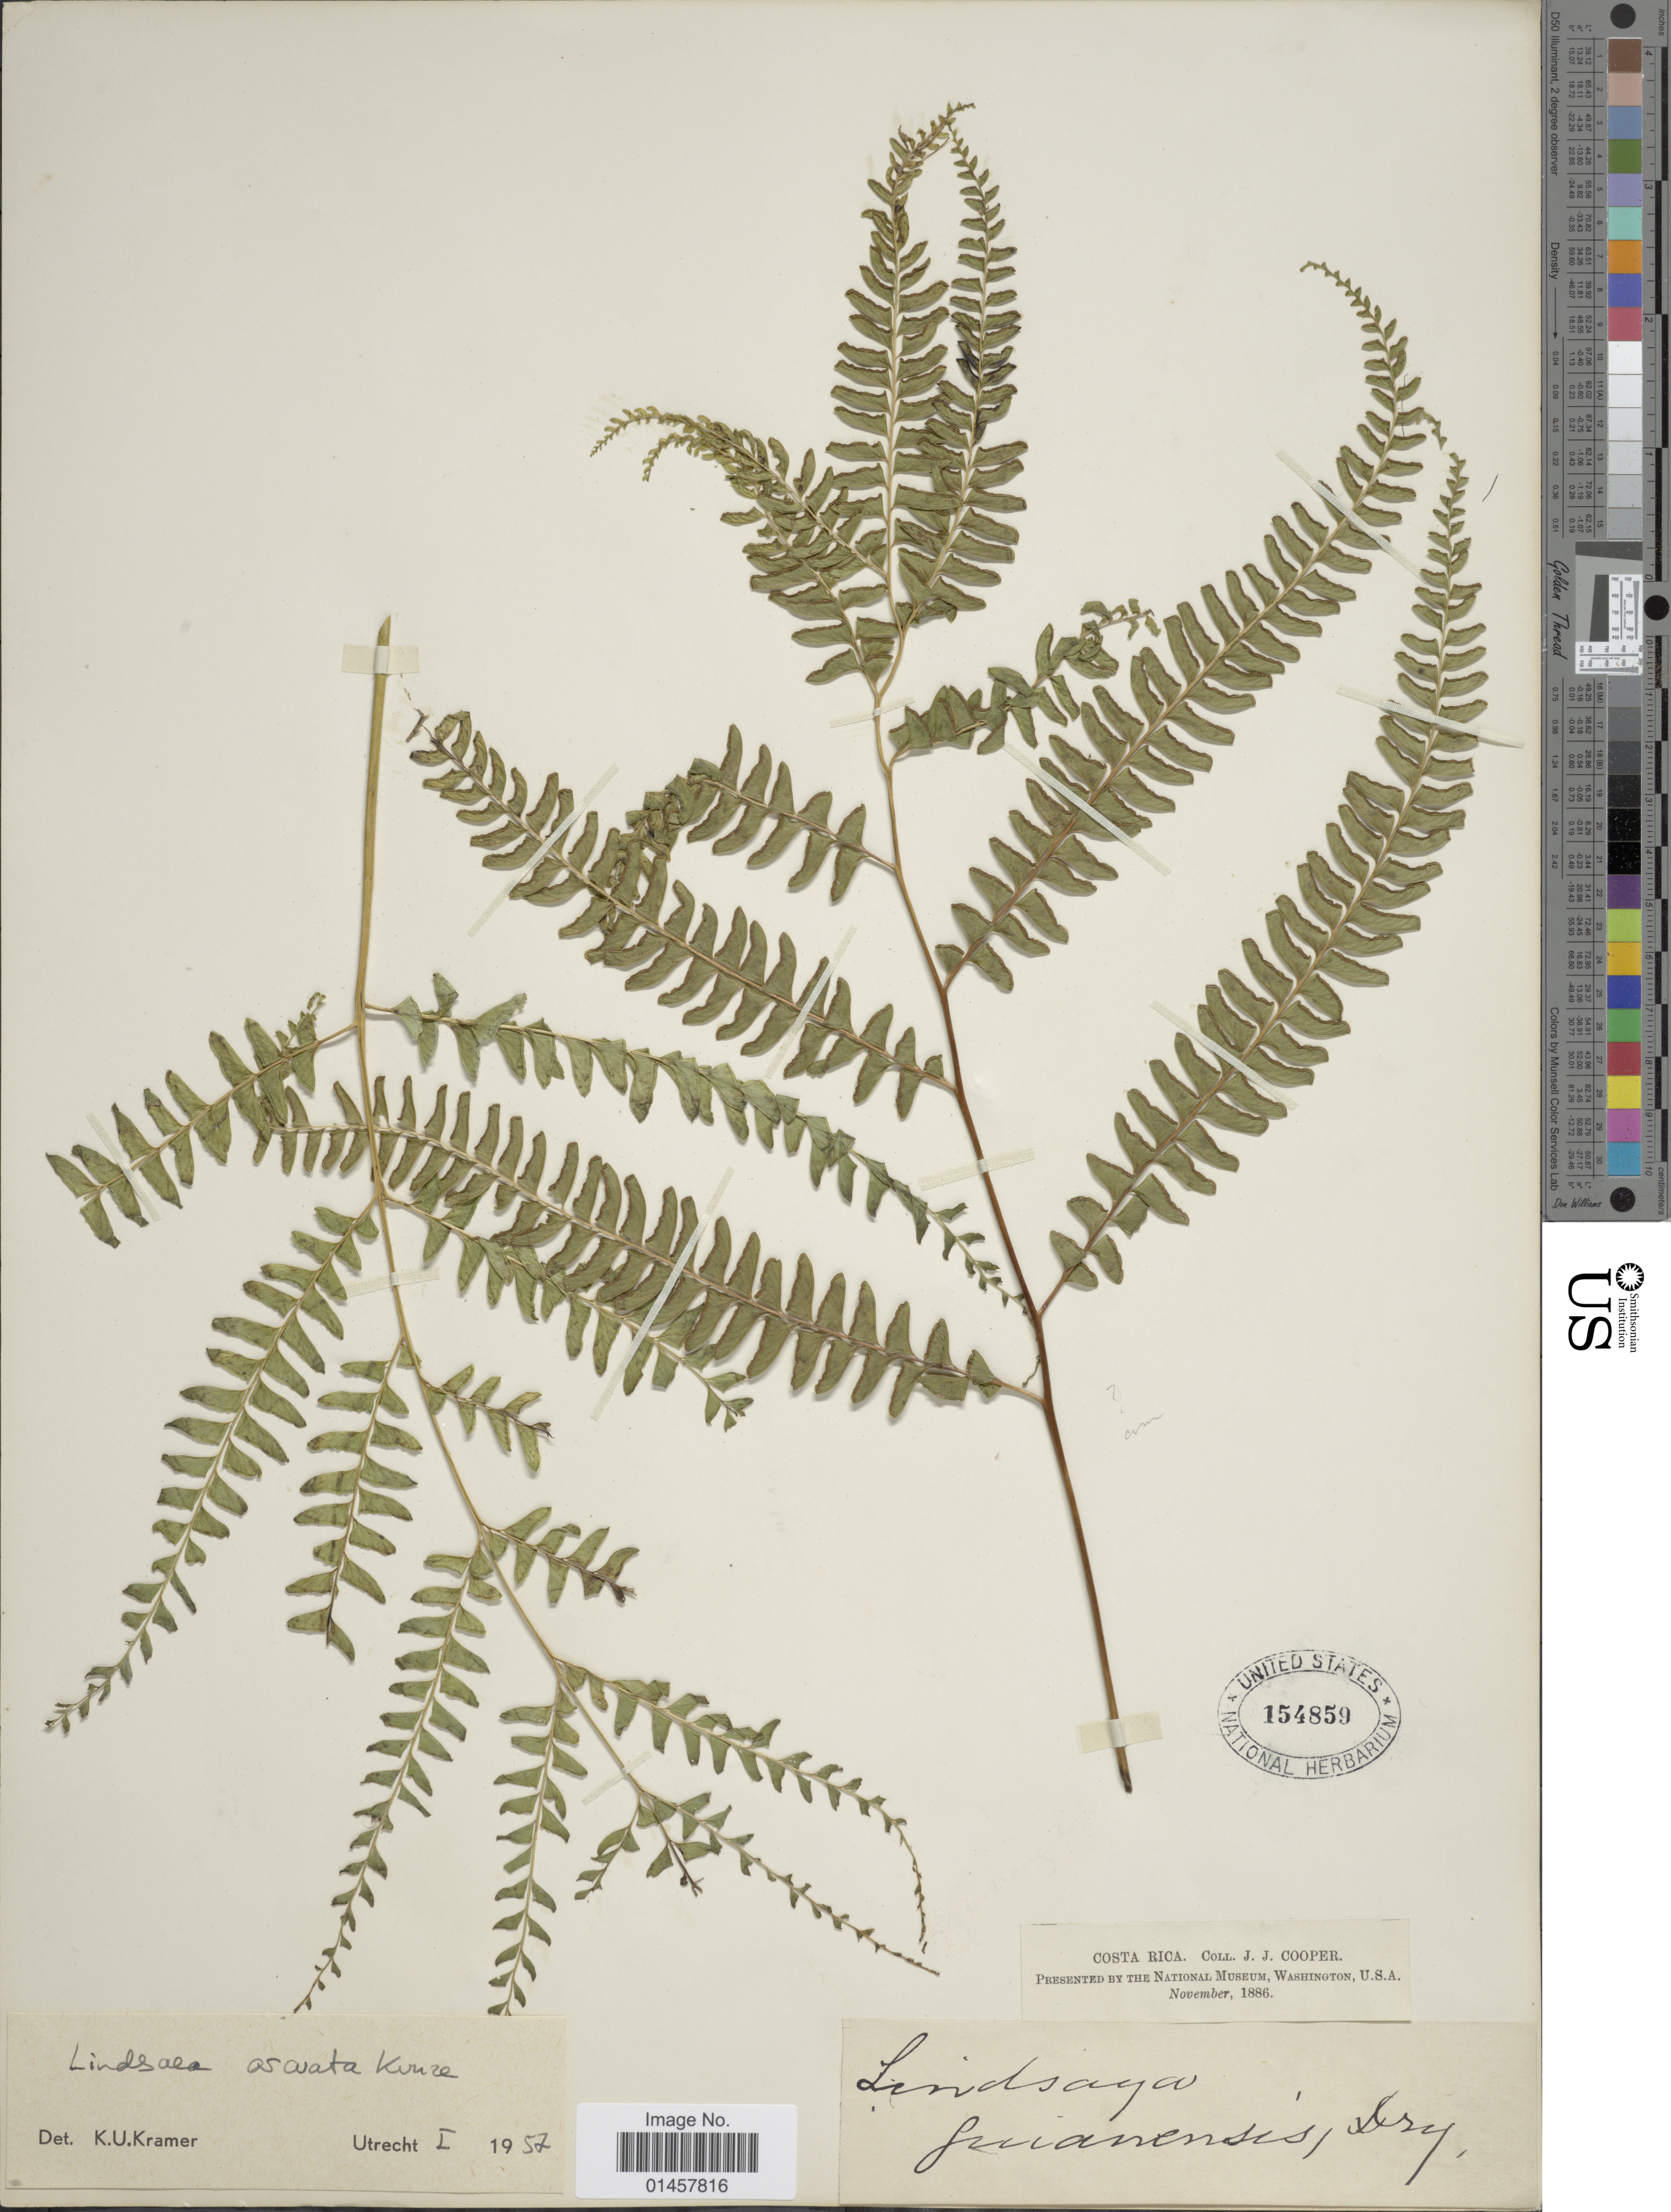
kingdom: Plantae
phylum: Tracheophyta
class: Polypodiopsida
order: Polypodiales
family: Lindsaeaceae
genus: Lindsaea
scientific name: Lindsaea arcuata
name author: Kunze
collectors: J. J. Cooper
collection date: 1886-11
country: Costa Rica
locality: Costa Rica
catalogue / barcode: US 154859